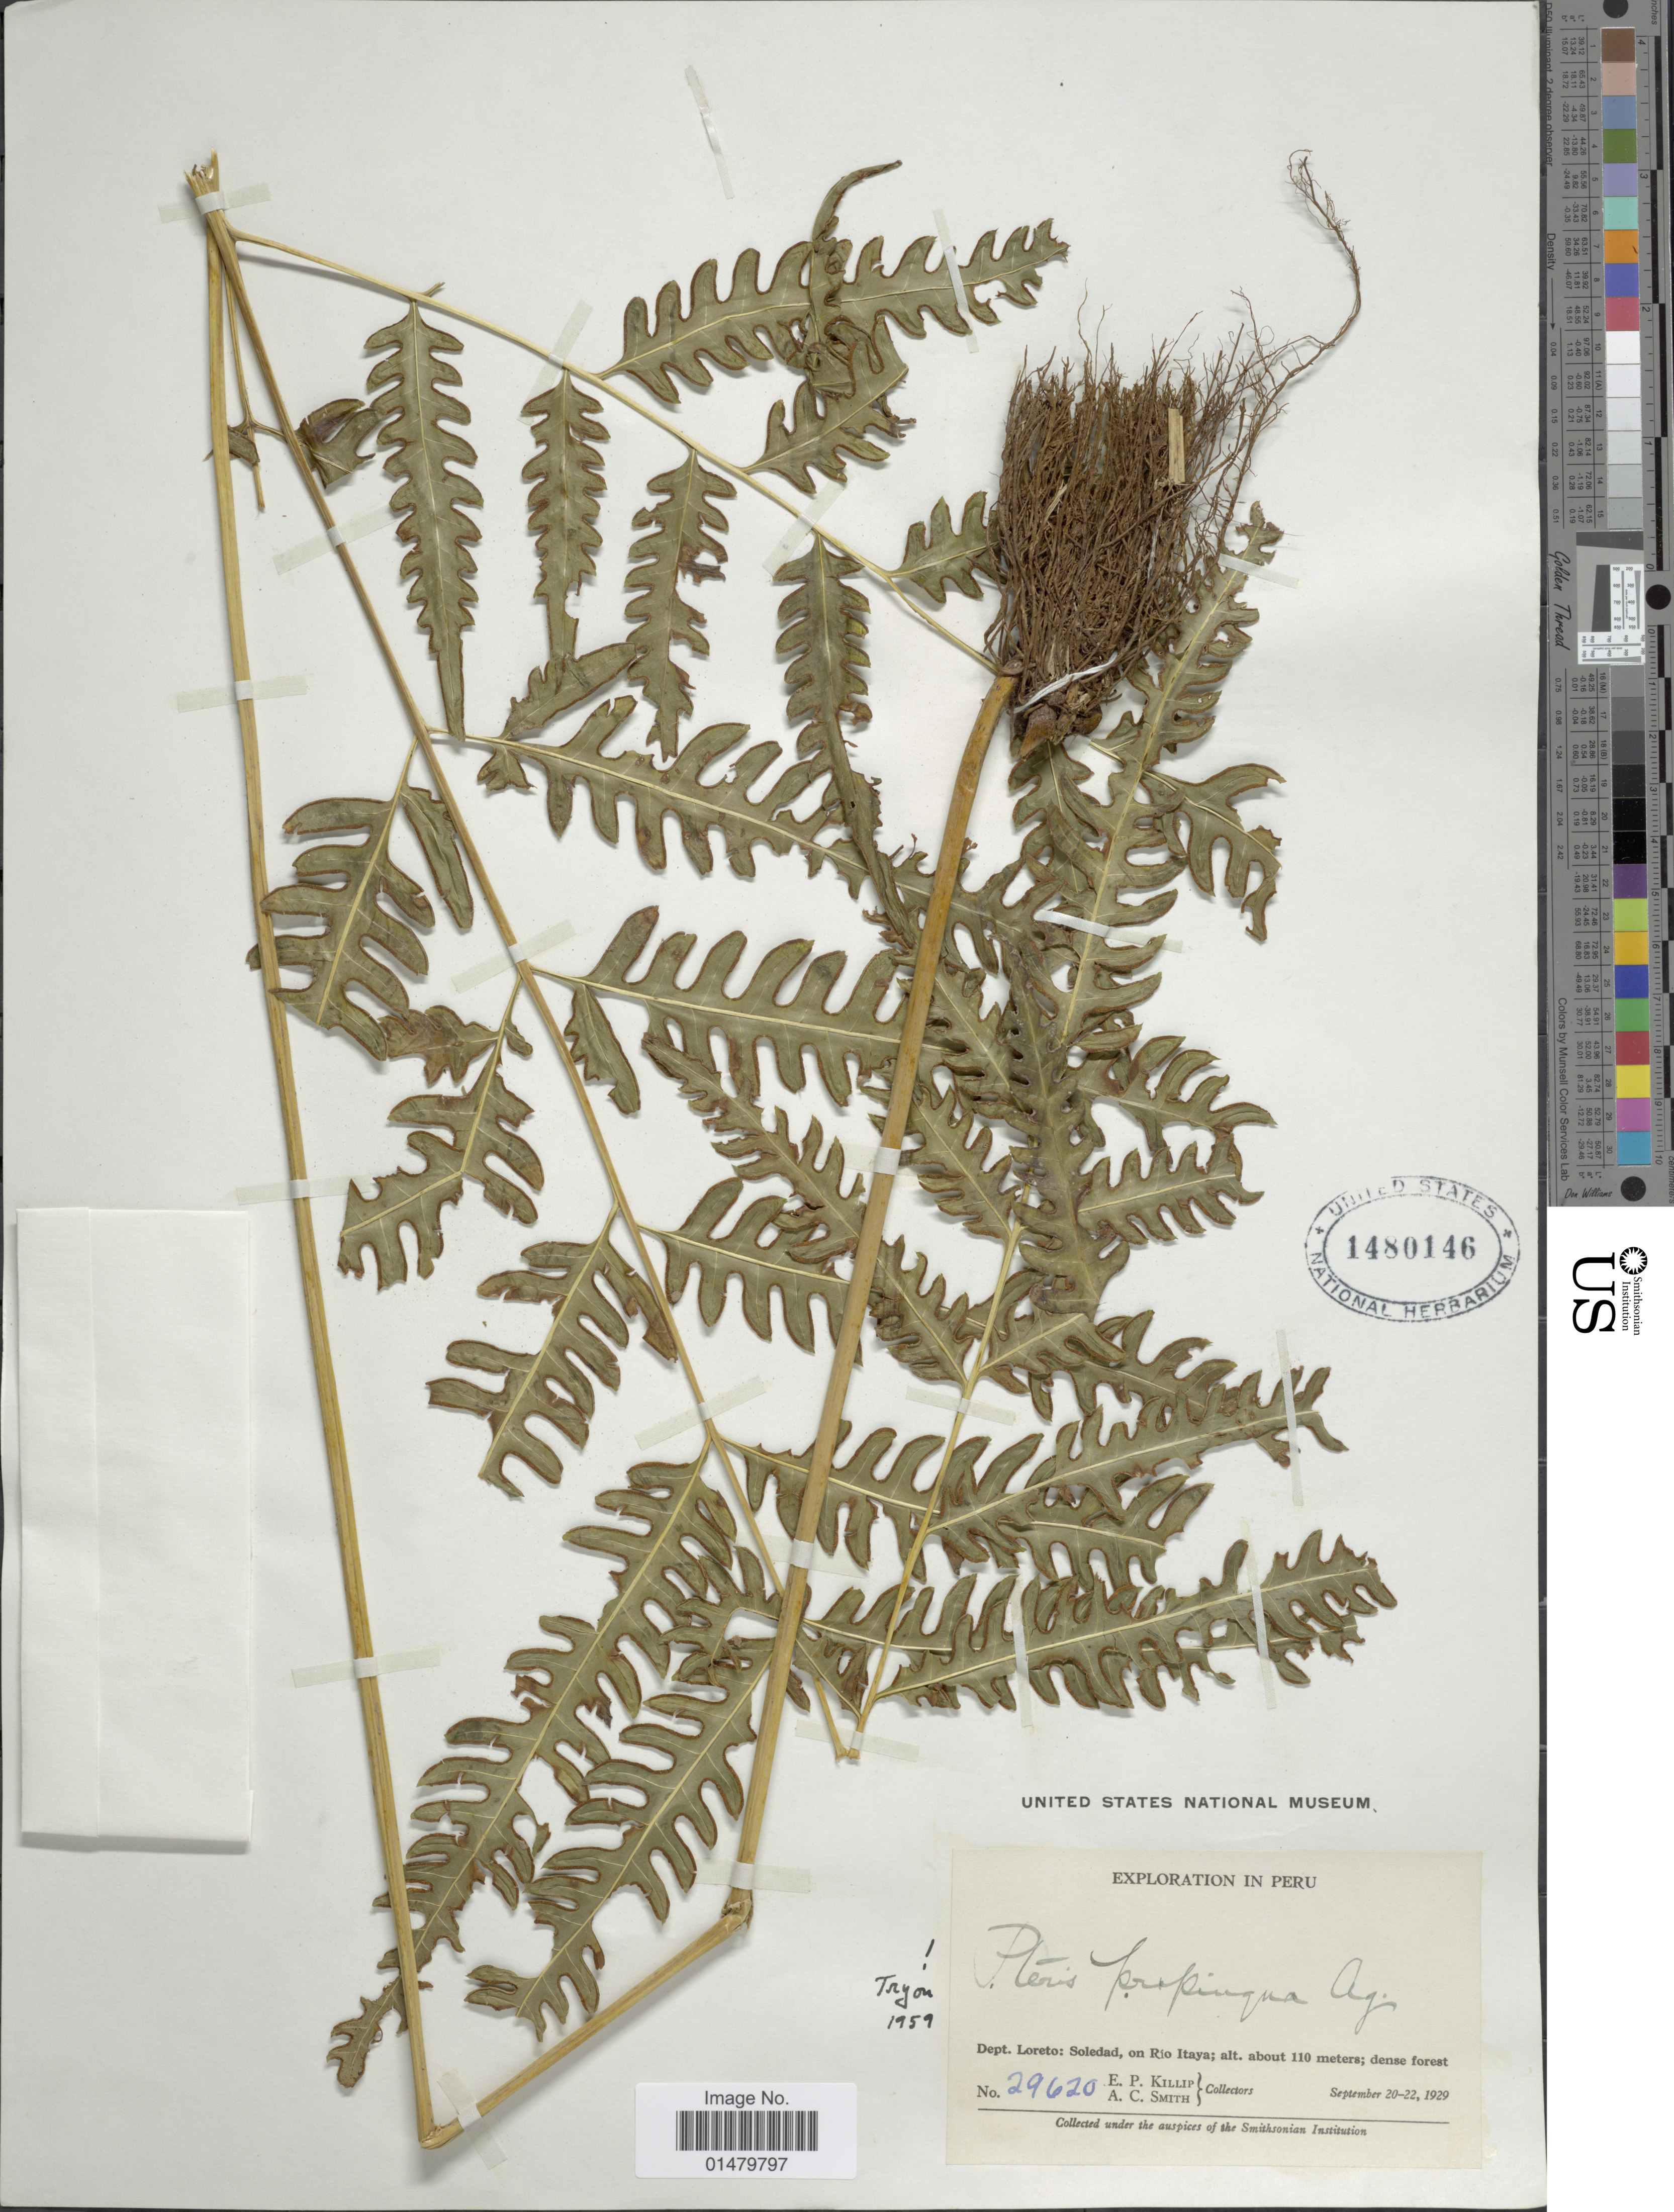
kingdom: Plantae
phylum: Tracheophyta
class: Polypodiopsida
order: Polypodiales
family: Pteridaceae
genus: Pteris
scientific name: Pteris propinqua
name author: J. Agardh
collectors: E. P. Killip & A. C. Smith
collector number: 29620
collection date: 1929-09-20/1929-09-22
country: Peru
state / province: Loreto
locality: Dept. Loreto: Soledad, on Rio Itaya.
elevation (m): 110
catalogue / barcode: US 1480146